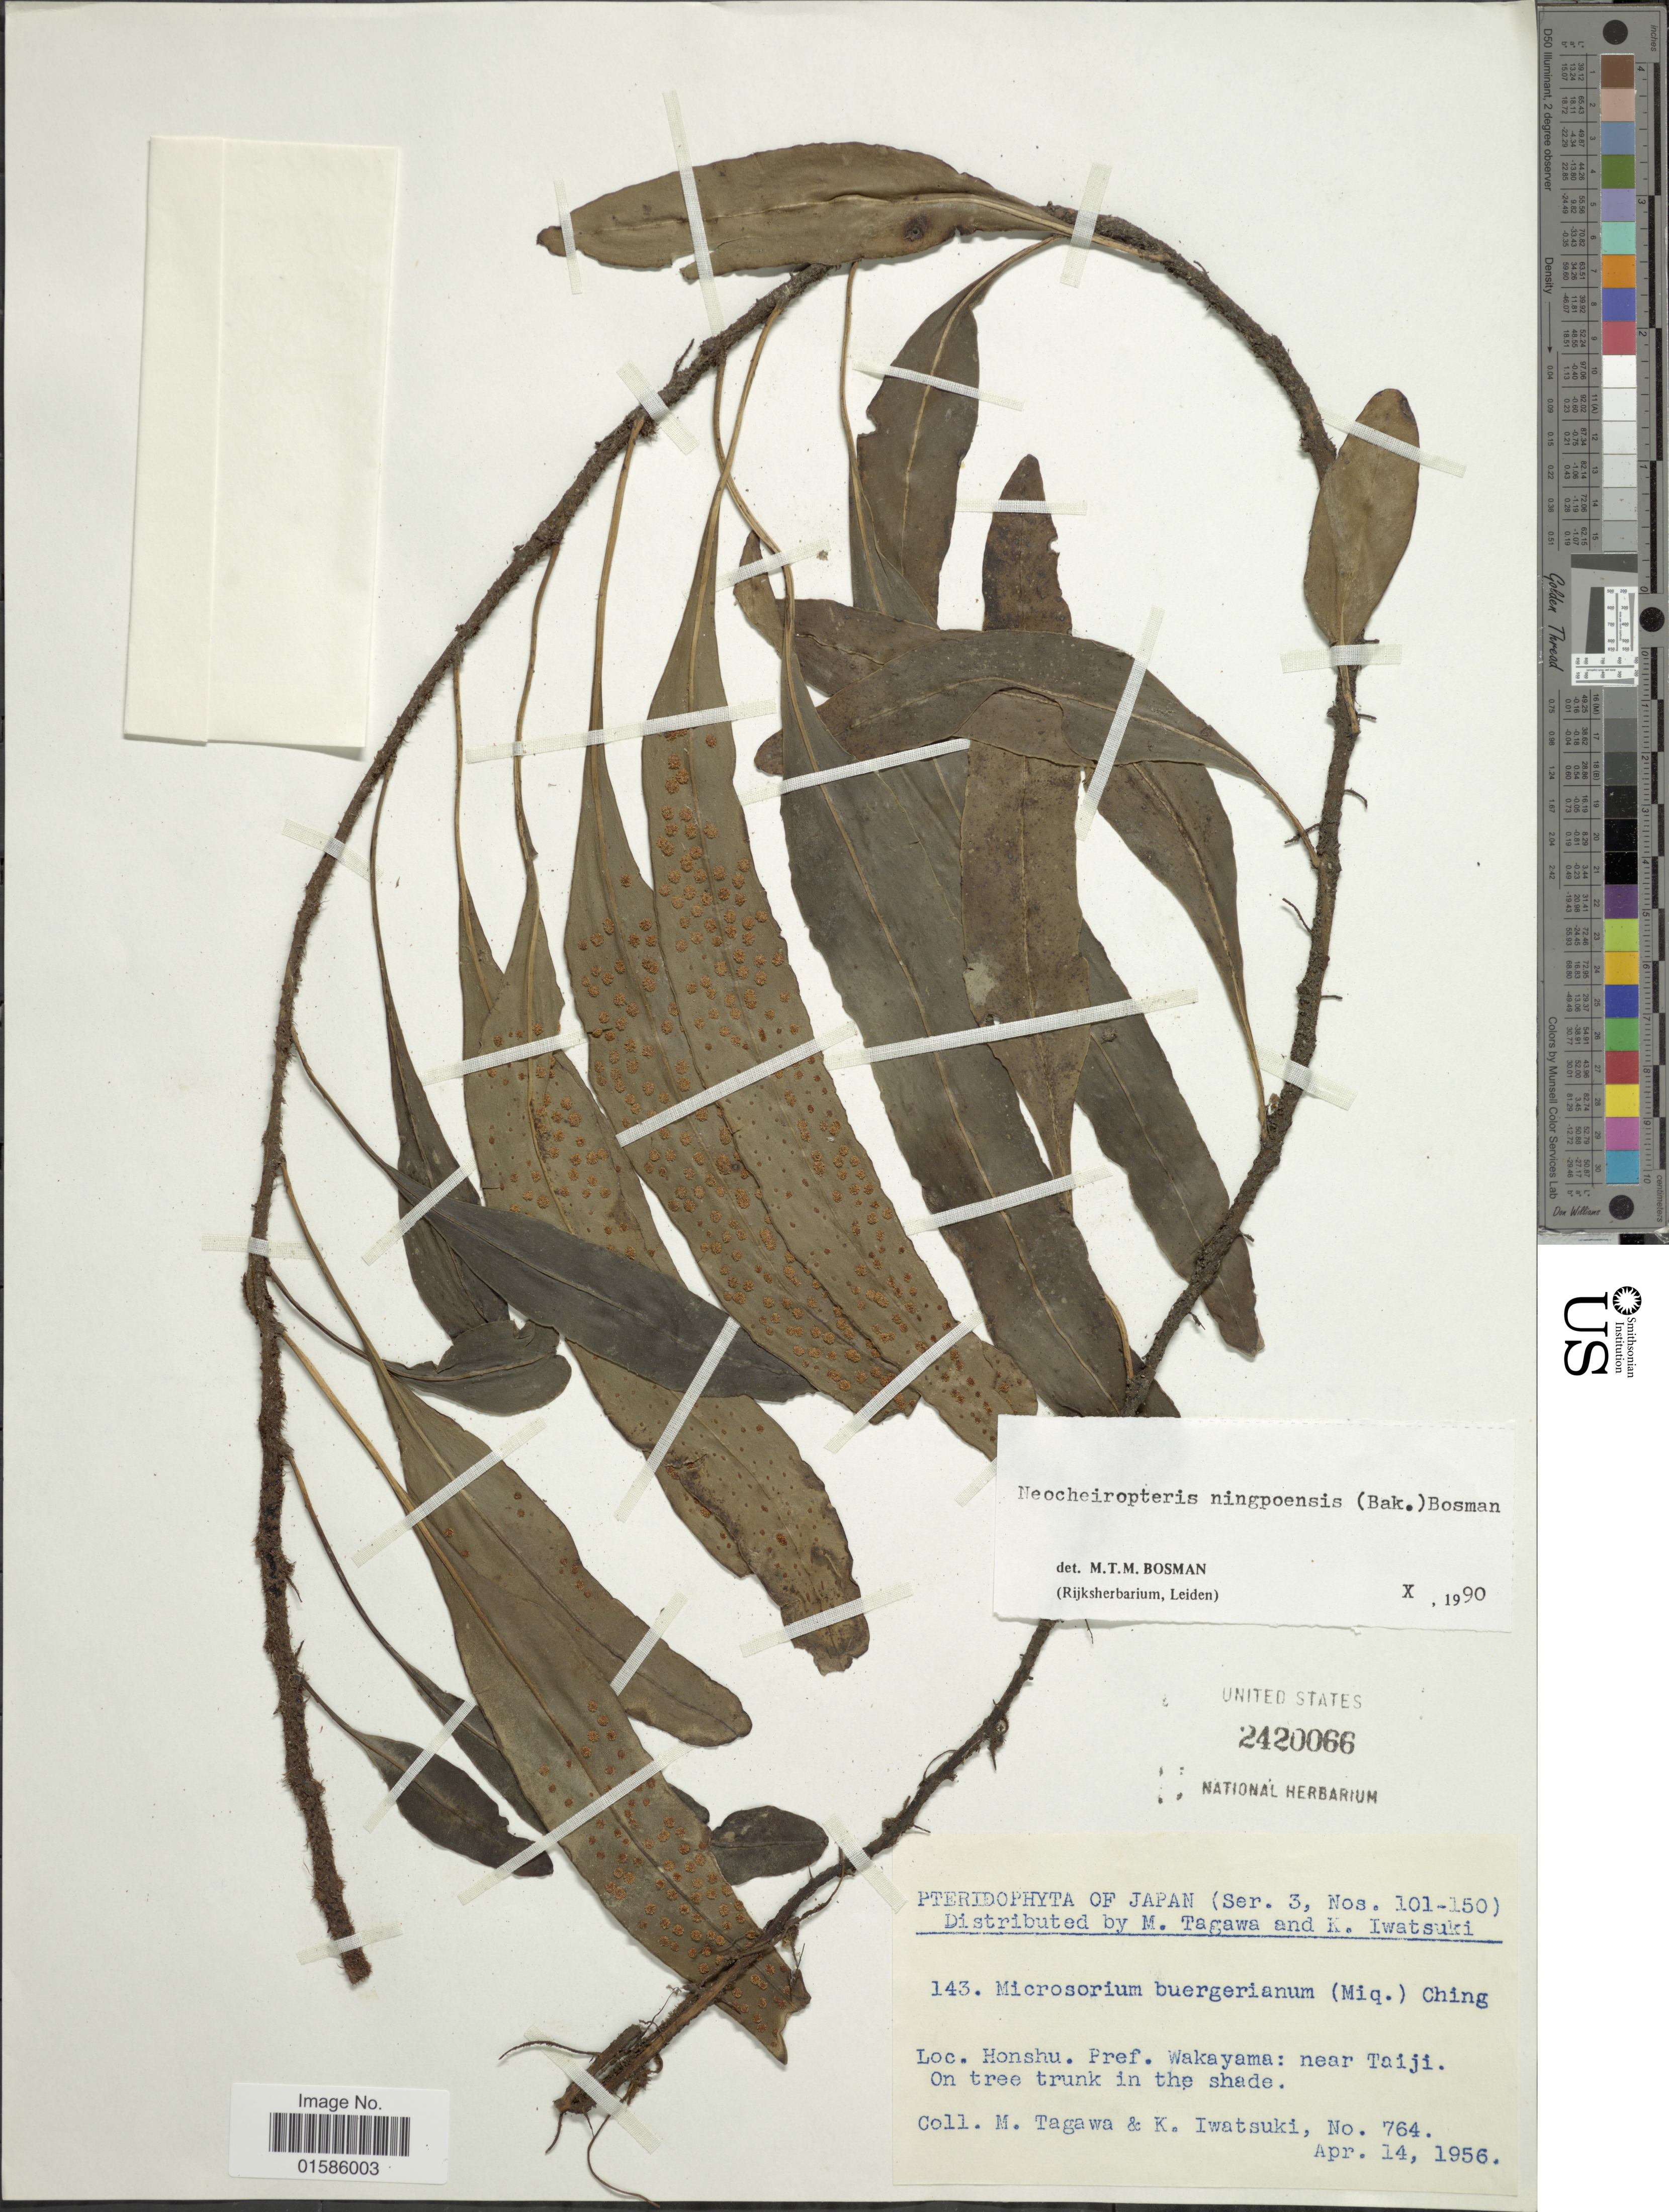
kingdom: Plantae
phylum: Tracheophyta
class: Polypodiopsida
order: Polypodiales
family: Polypodiaceae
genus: Microsorum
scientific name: Microsorum ningpoensis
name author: (Baker)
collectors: M. Tagawa & K. Iwatsuki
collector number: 764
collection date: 1956-04-14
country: Japan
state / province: Wakayama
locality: Honshu Pref Wakayama: near Taiji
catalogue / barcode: US 2420066